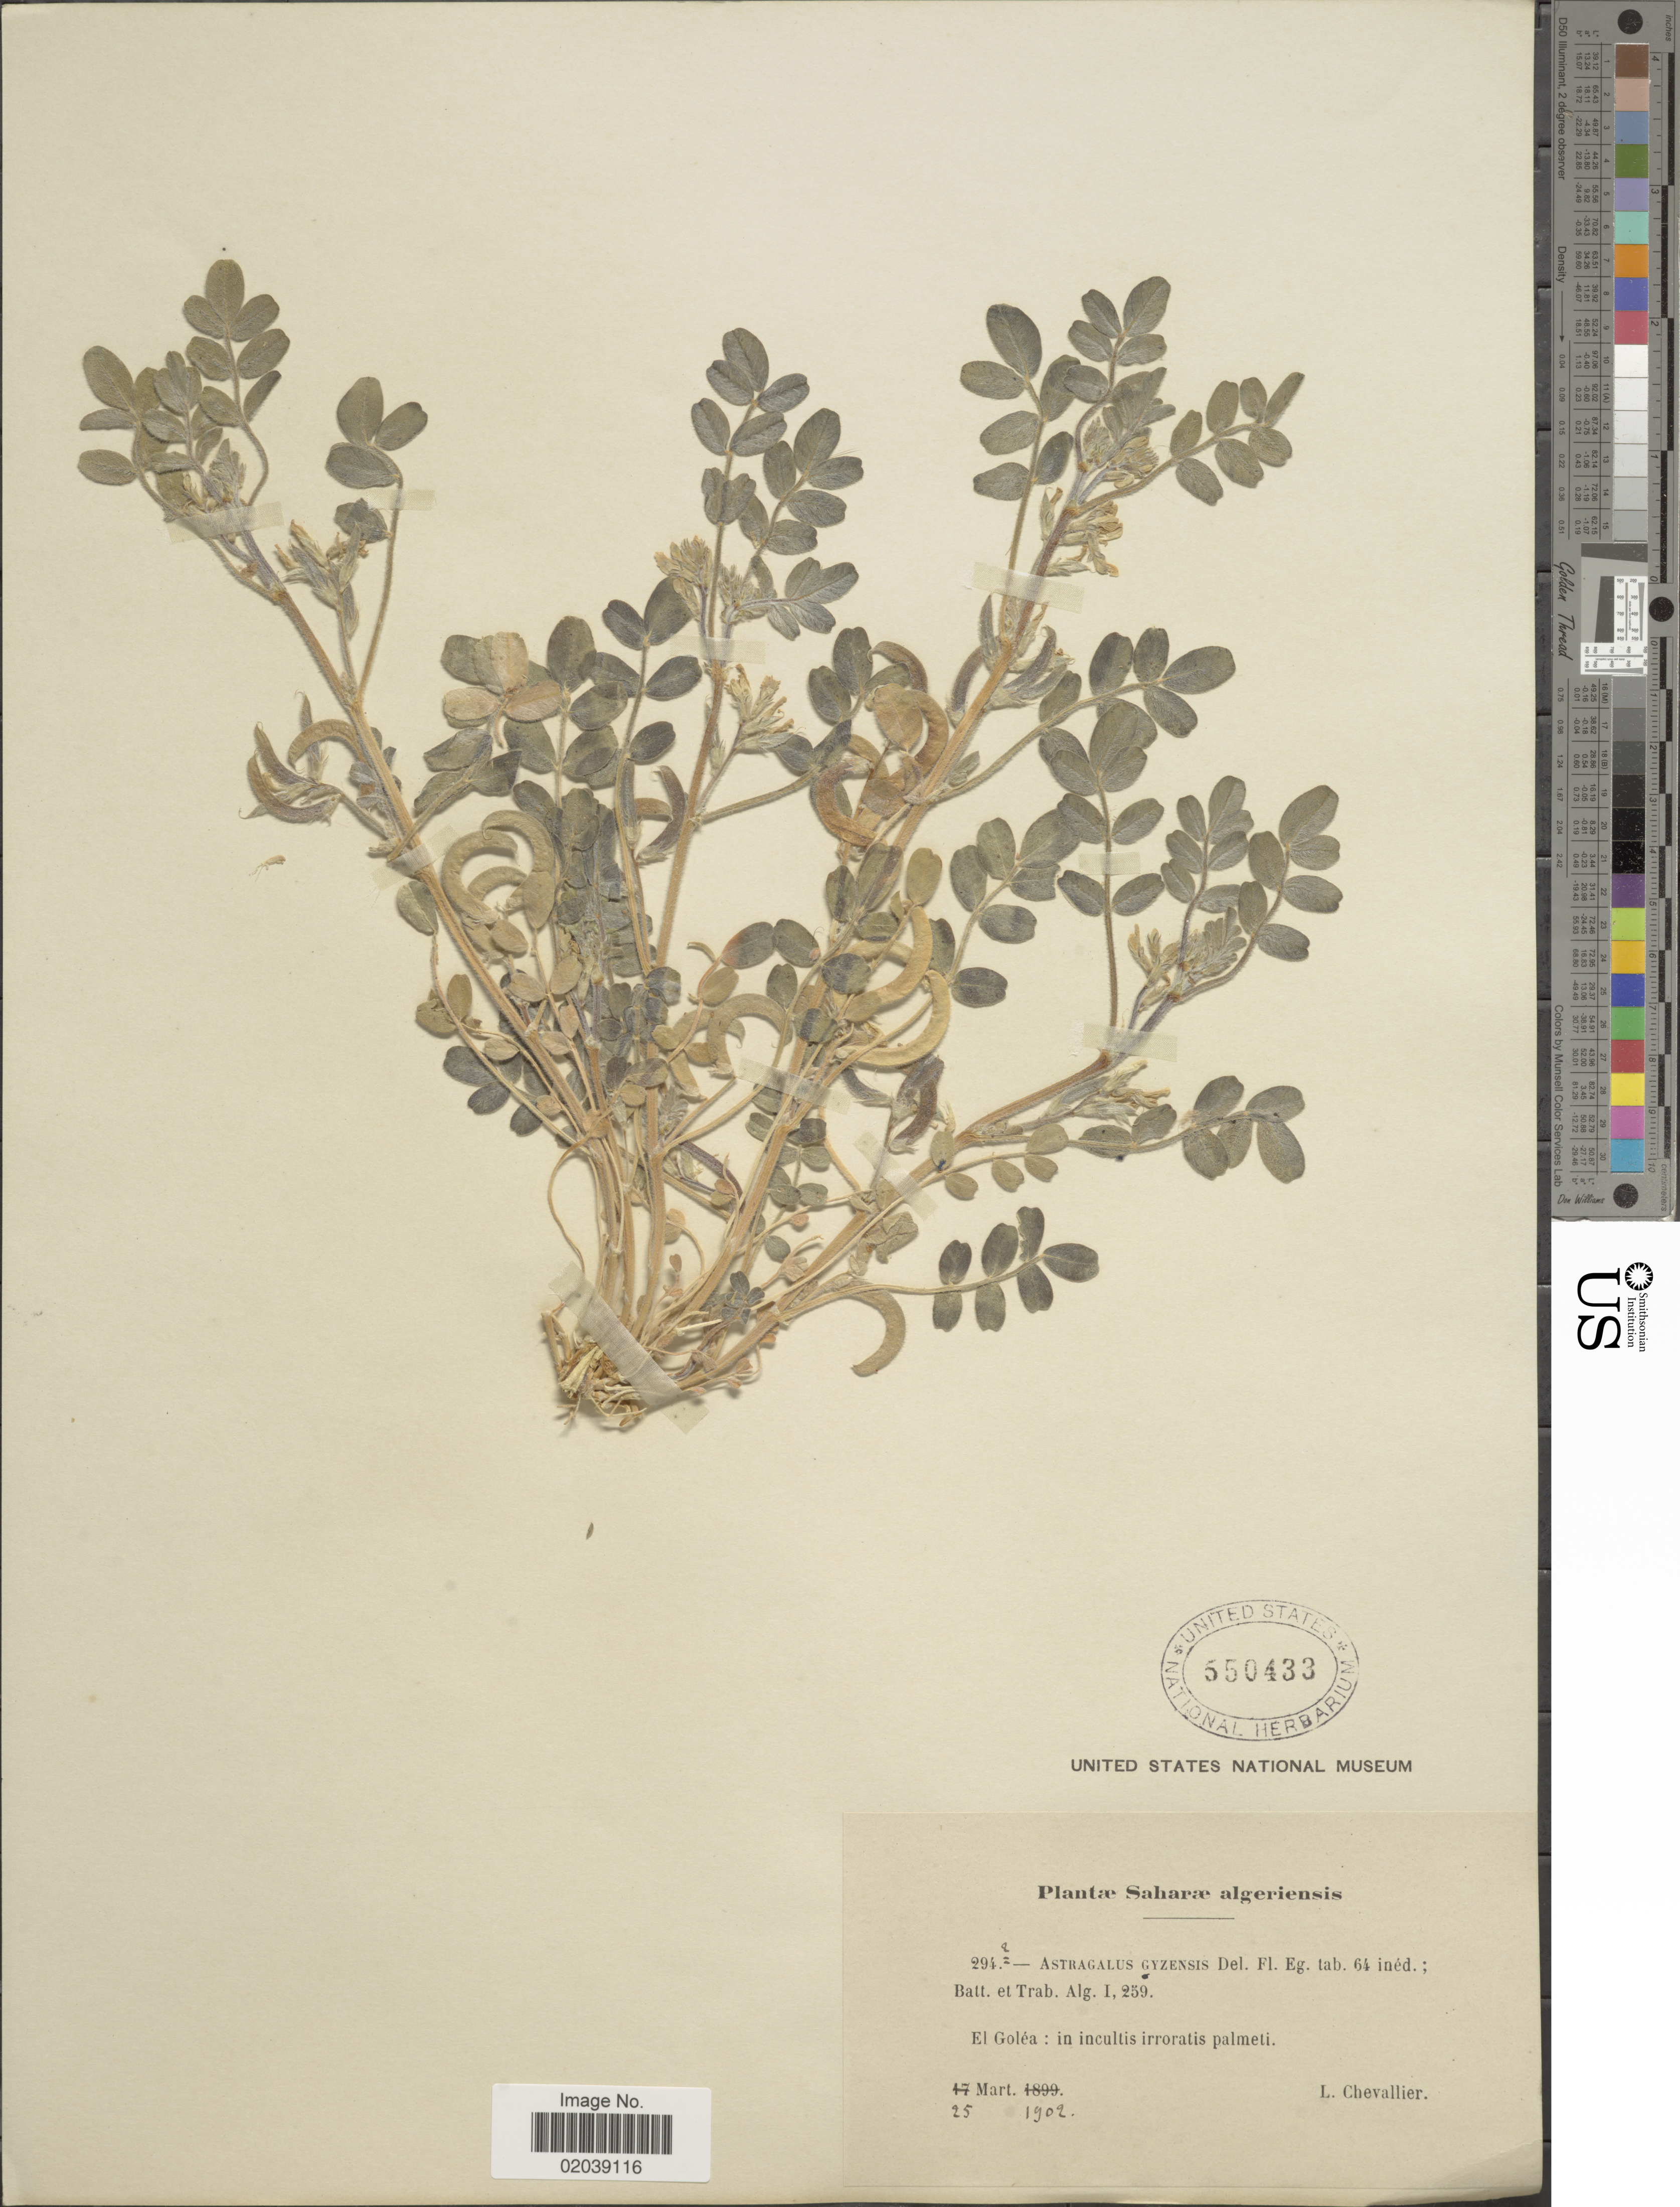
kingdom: Plantae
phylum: Tracheophyta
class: Magnoliopsida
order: Fabales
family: Fabaceae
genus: Astragalus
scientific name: Astragalus gyzensis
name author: Delile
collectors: L. Chevallier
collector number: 294A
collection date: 1902-03-24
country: Algeria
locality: Saharae algriensis. El Golea: in incultis irroratis palmeti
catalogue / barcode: US 550433